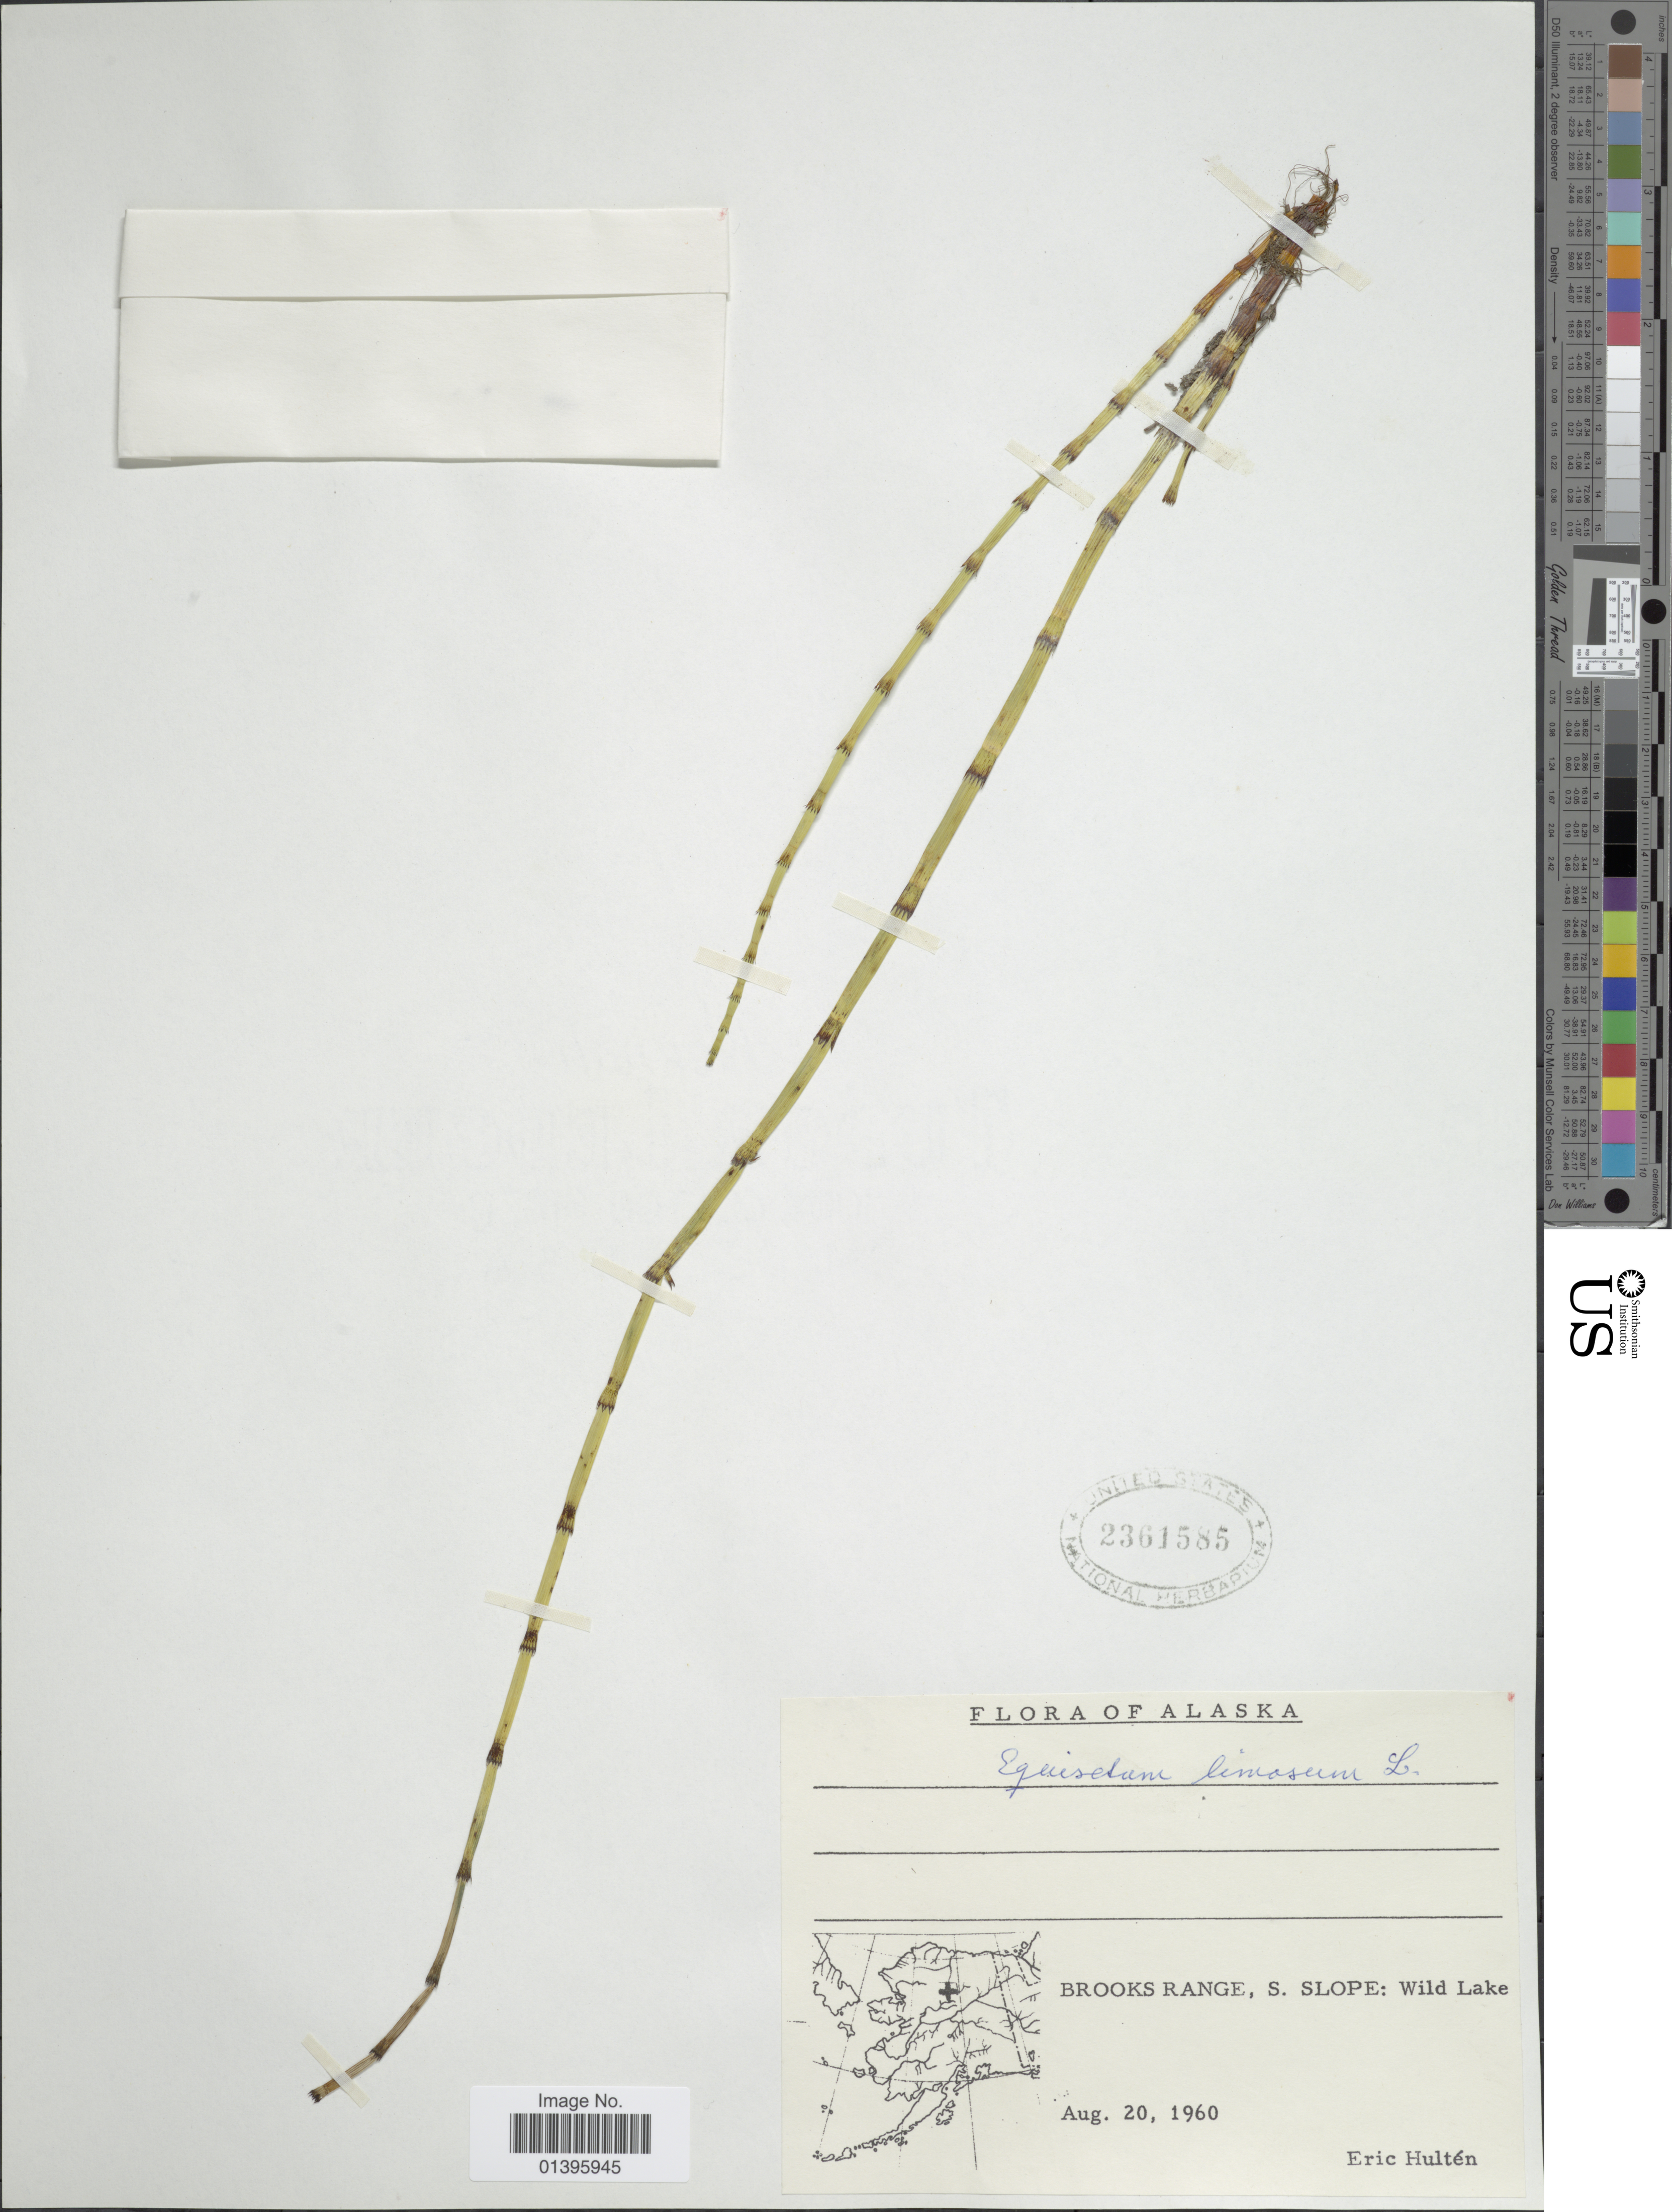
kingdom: Plantae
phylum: Tracheophyta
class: Polypodiopsida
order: Equisetales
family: Equisetaceae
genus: Equisetum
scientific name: Equisetum fluviatile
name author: L.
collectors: E. G. Hultén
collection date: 1960-08-20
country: United States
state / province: Alaska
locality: Brooks Range, S. Slope: Wild Lake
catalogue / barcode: US 2361585